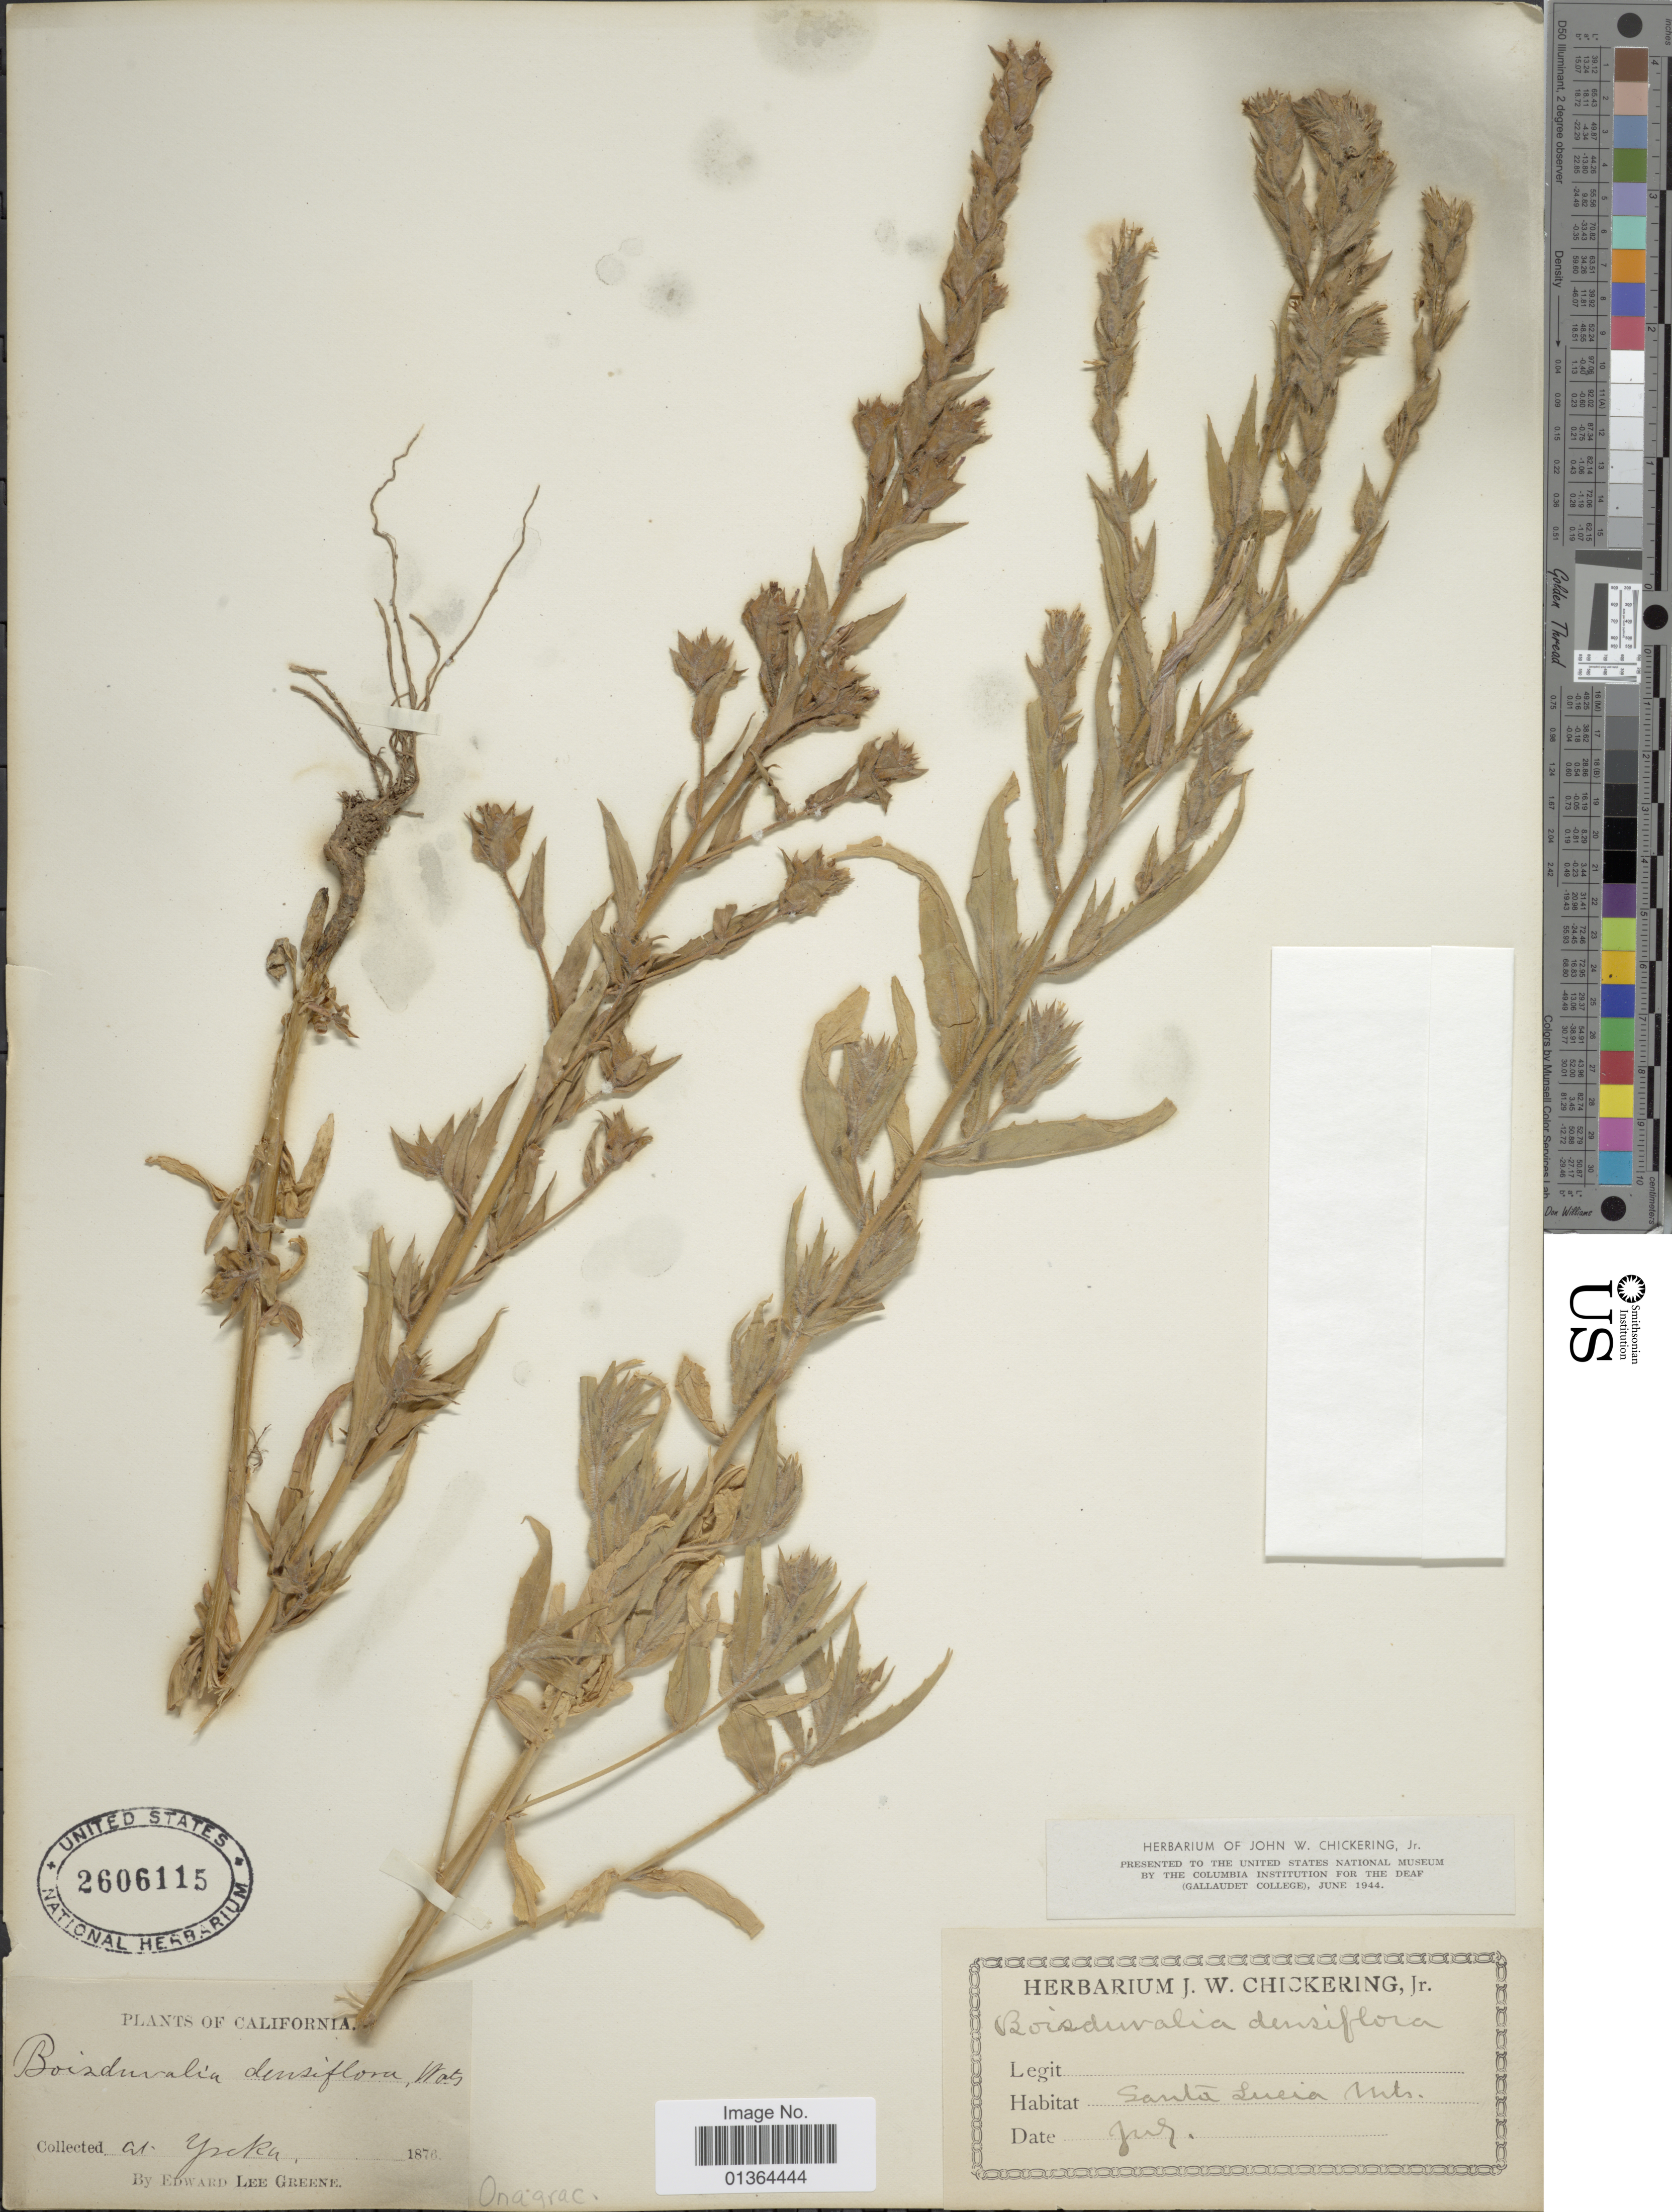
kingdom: Plantae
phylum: Tracheophyta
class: Magnoliopsida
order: Myrtales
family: Onagraceae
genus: Epilobium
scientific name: Epilobium densiflorum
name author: (Lindl.) Hoch & P.H. Raven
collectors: E. L. Greene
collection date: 1876-07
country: United States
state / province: California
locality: Santa Lucia Mts, Yreka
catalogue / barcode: US 2606115